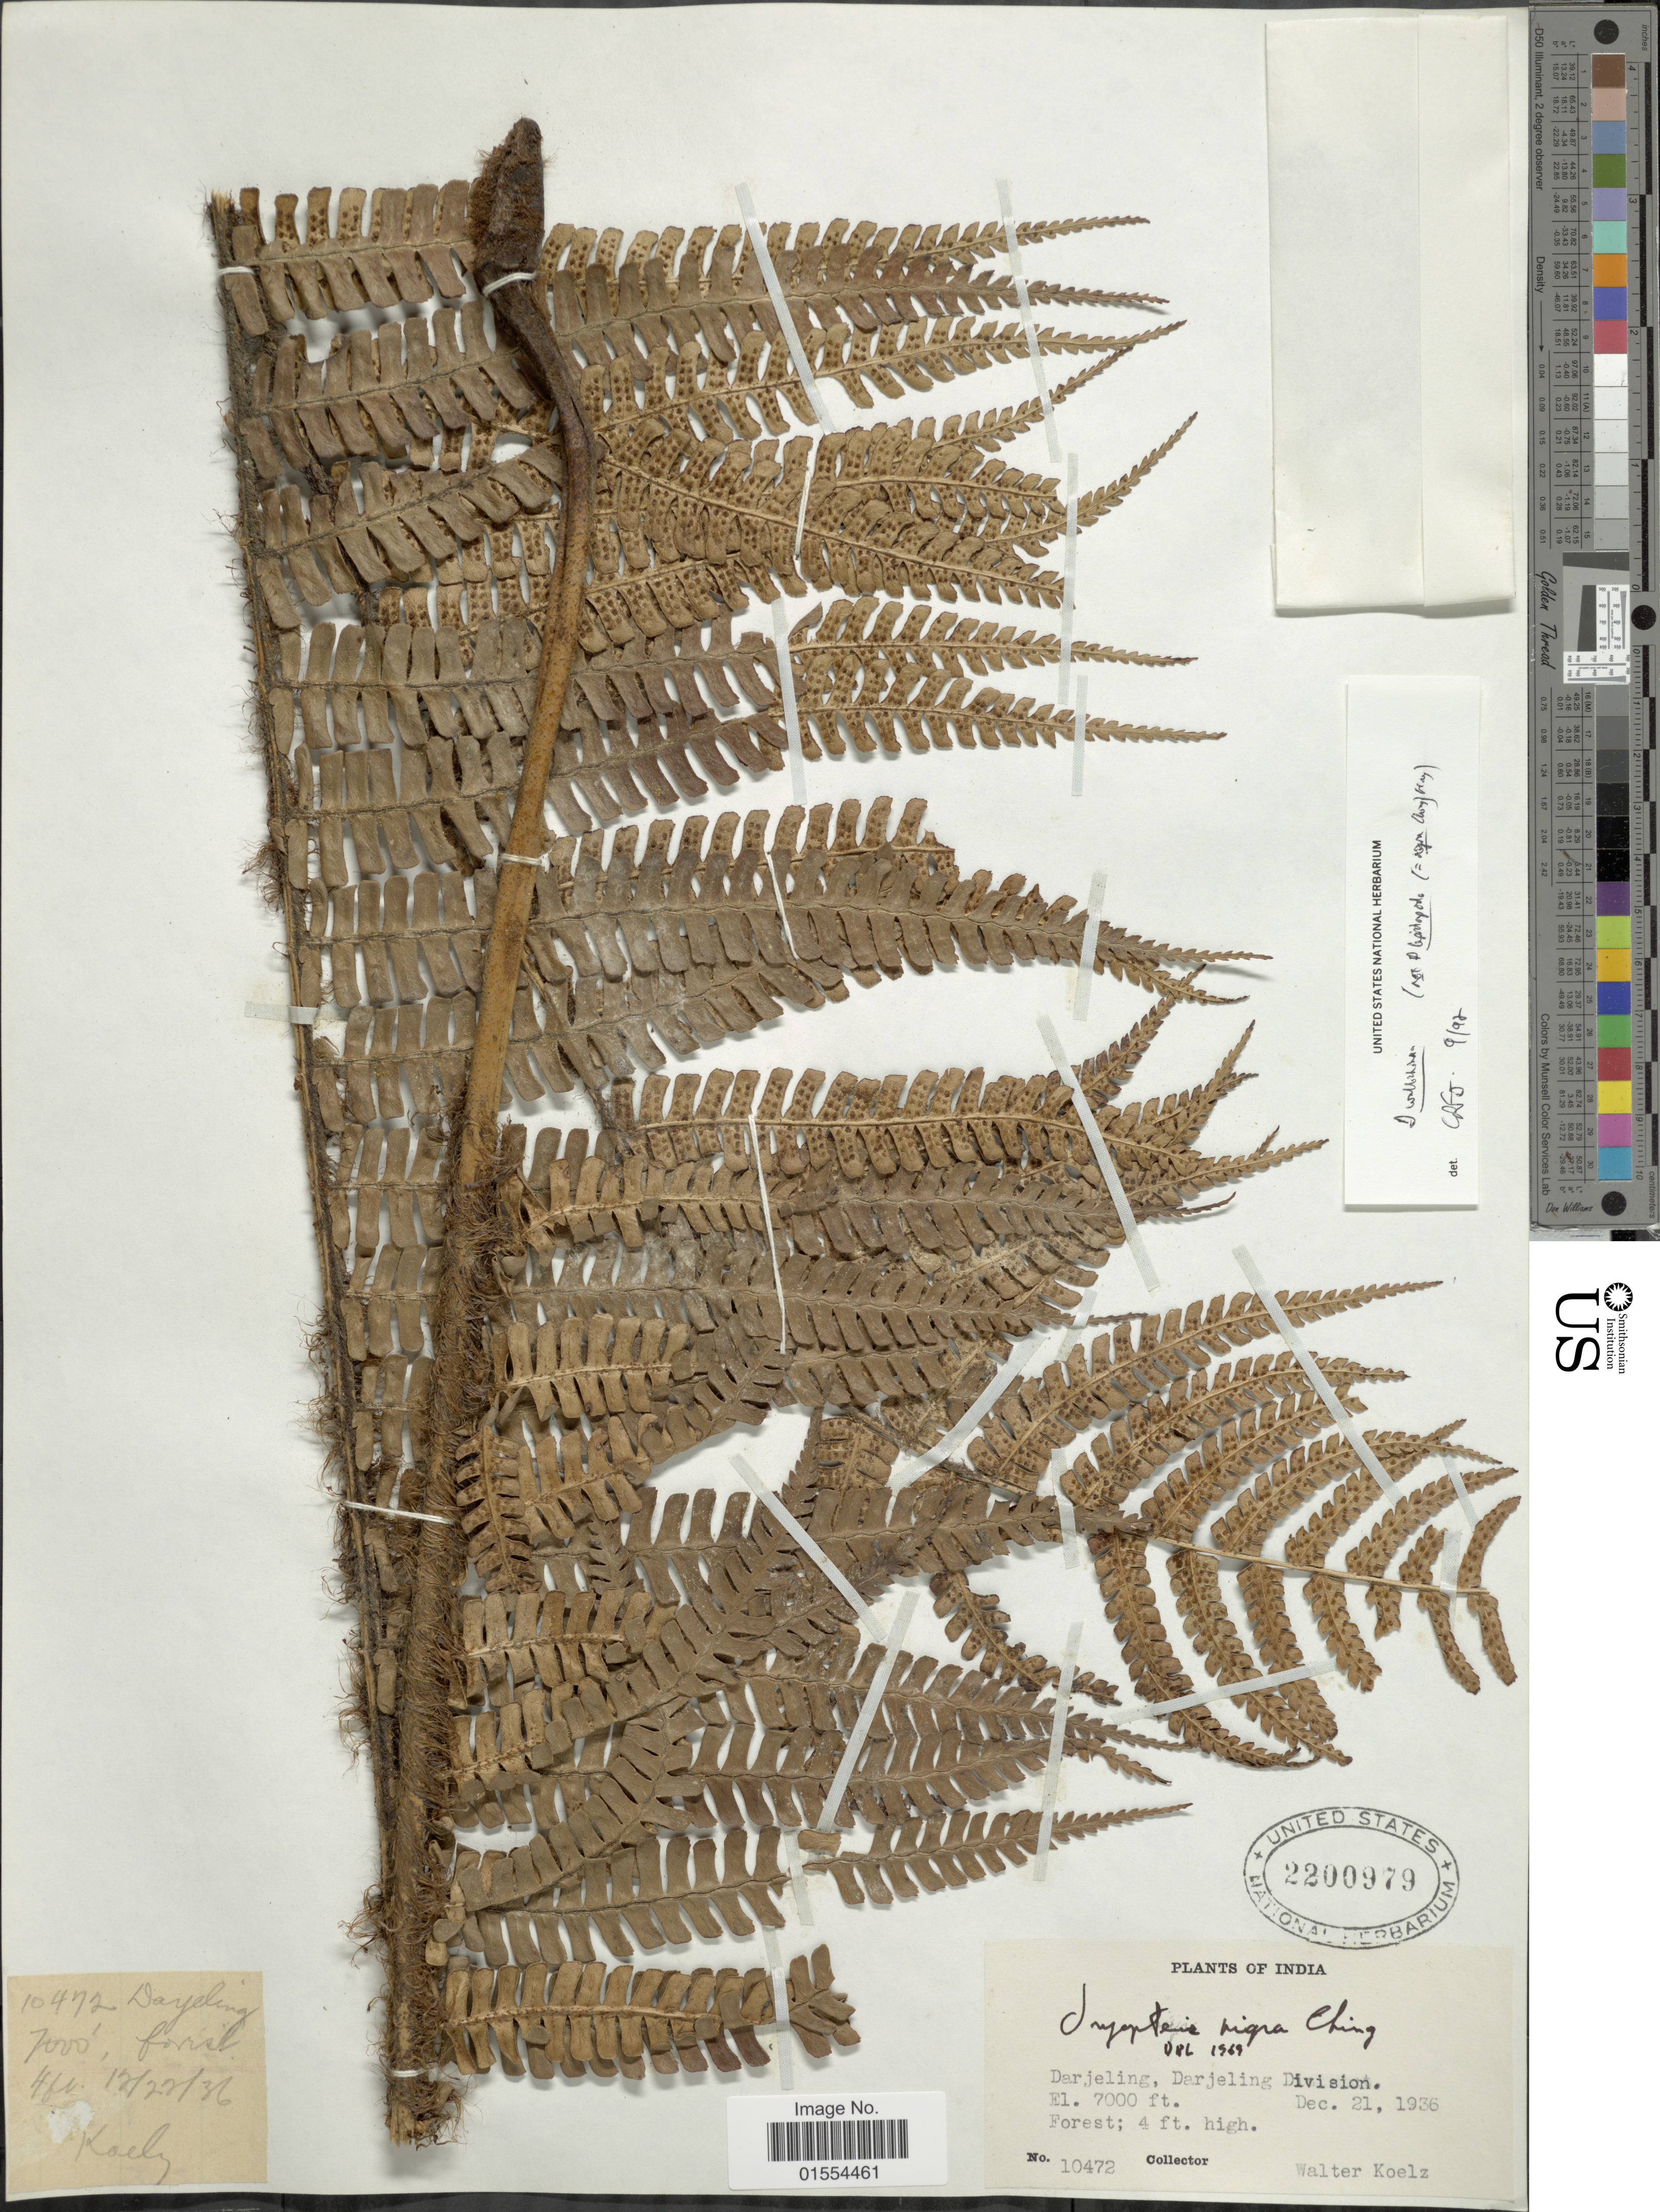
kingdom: Plantae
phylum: Tracheophyta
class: Polypodiopsida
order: Polypodiales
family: Dryopteridaceae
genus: Dryopteris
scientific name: Dryopteris nigra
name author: Ching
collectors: W. N. Koelz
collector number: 10472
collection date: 1936-12-21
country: India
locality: India. Darjeling, Darjeling Division.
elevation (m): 2134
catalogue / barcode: US 2200979